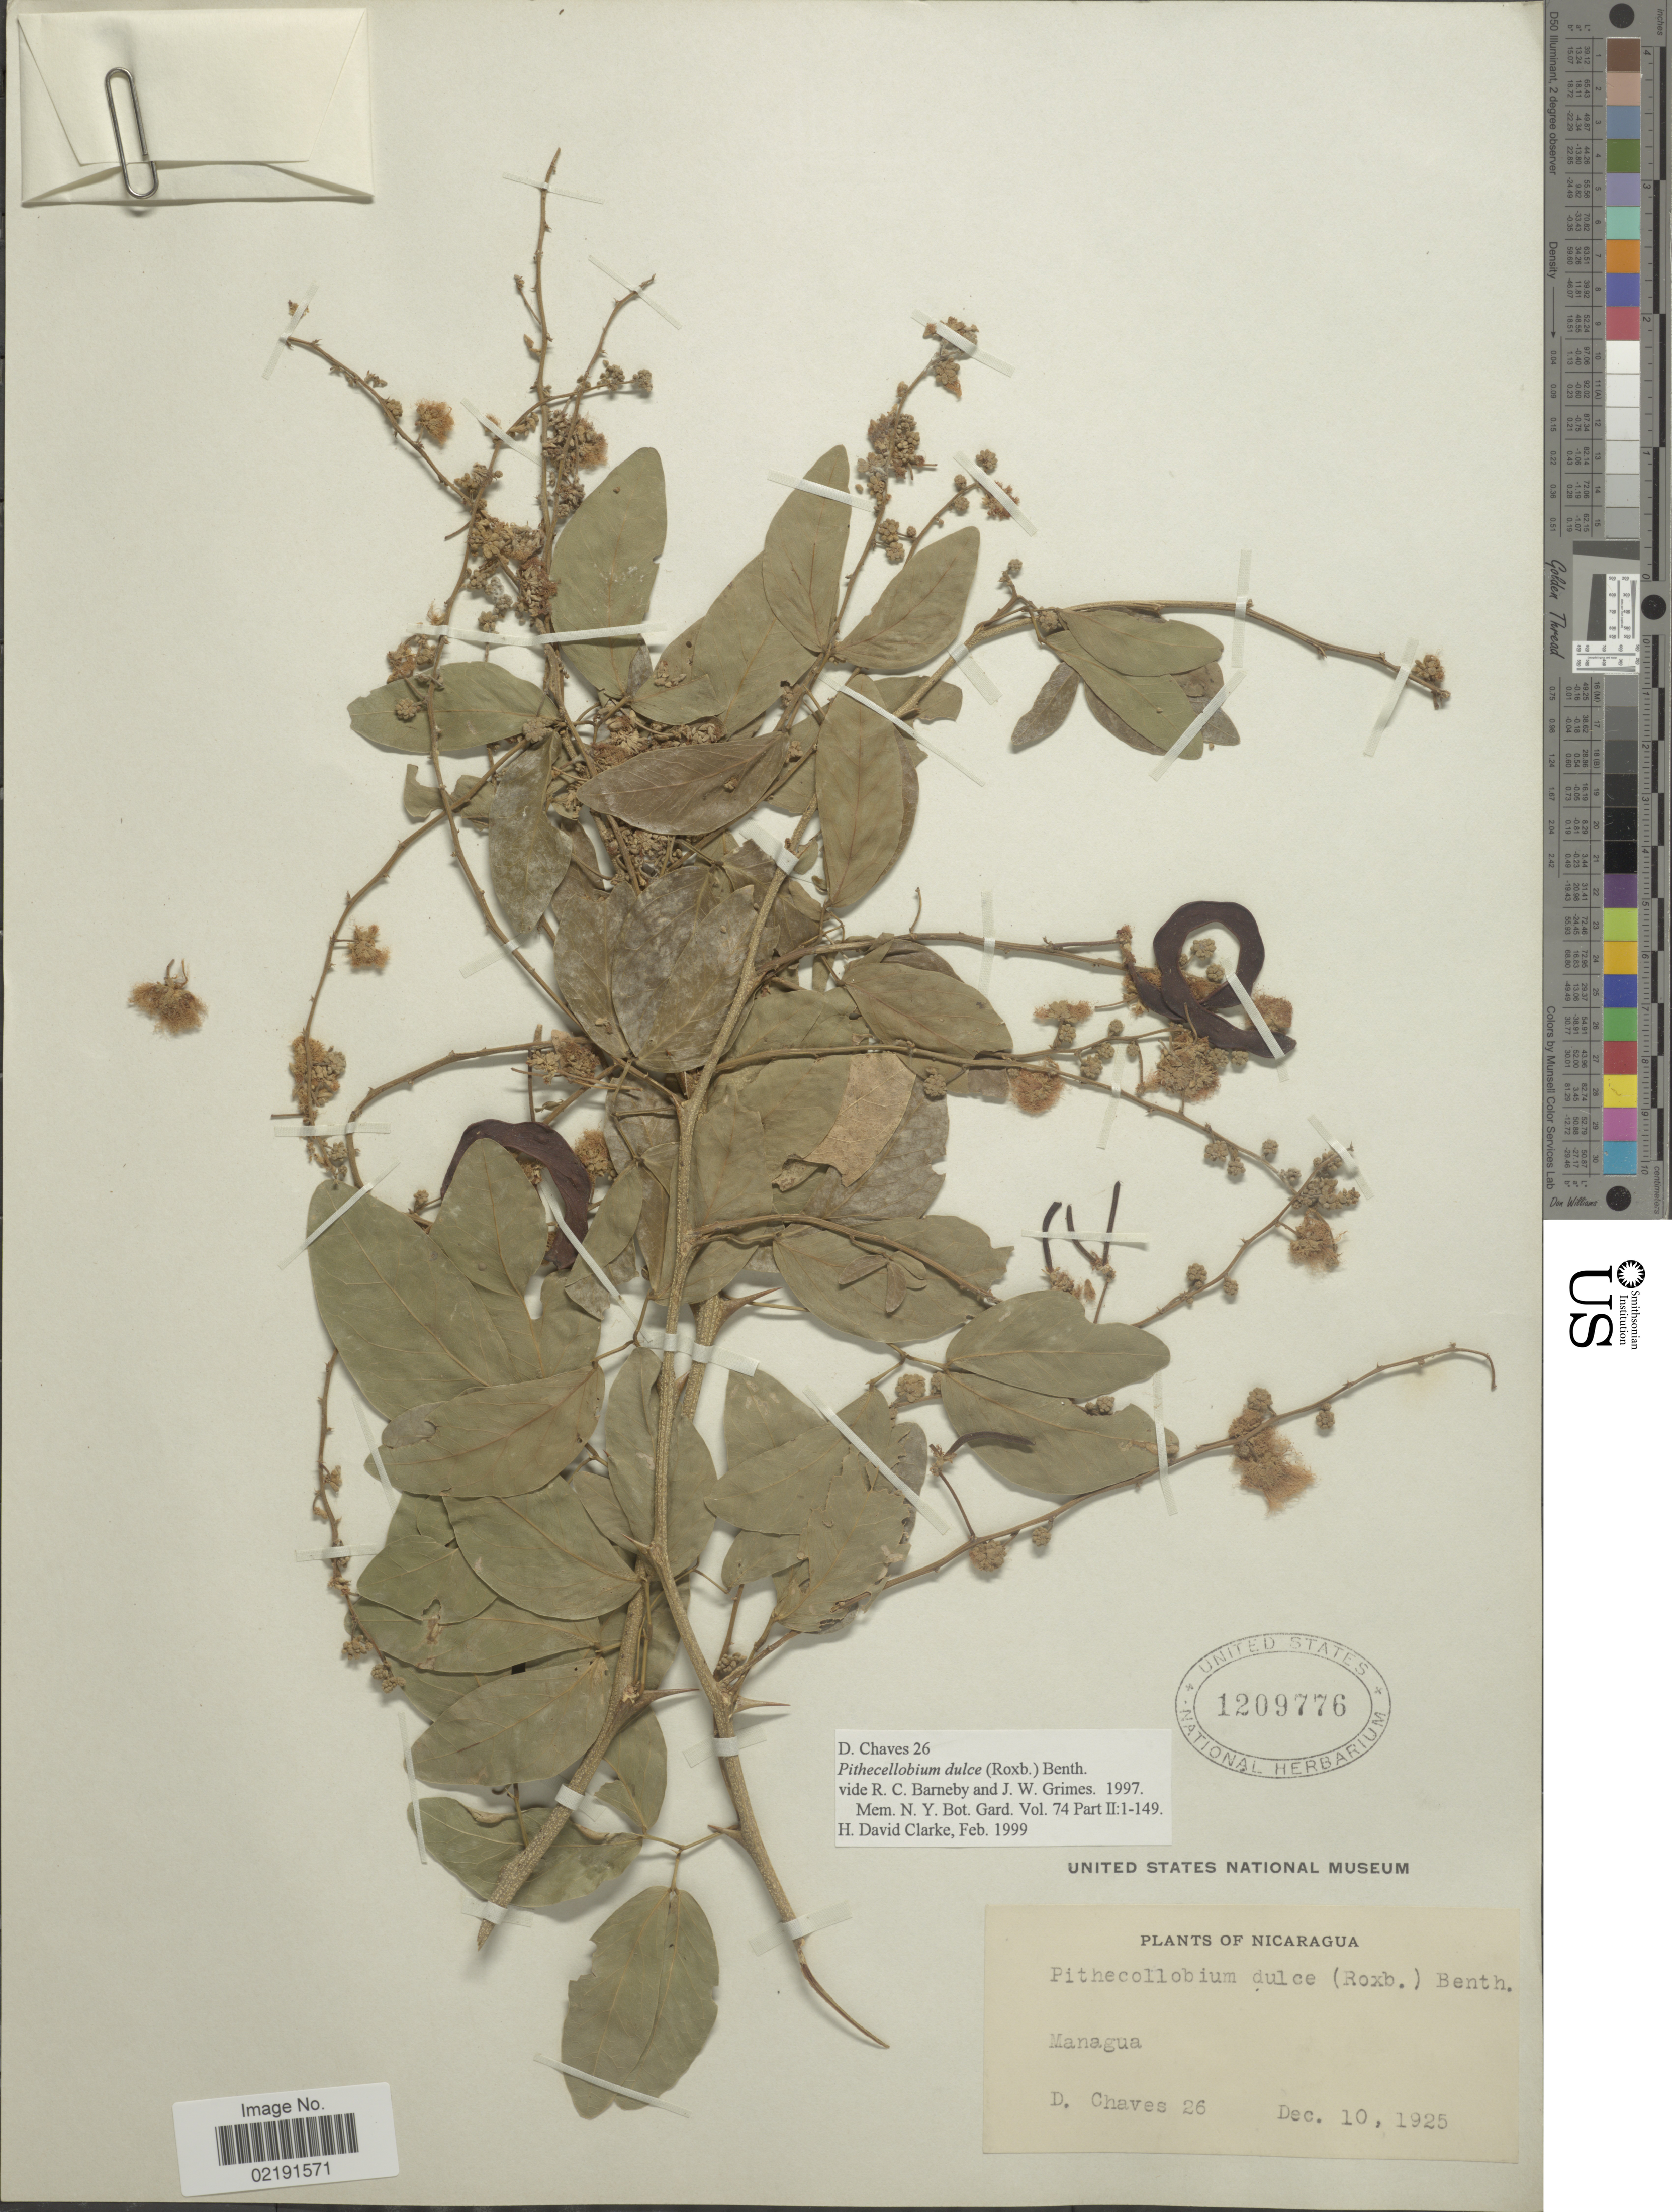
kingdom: Plantae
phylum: Tracheophyta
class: Magnoliopsida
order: Fabales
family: Fabaceae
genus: Pithecellobium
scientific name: Pithecellobium dulce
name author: (Roxb.) Benth.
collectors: D. Chaves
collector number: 26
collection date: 1926-12-10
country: Nicaragua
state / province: Managua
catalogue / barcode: US 1209776